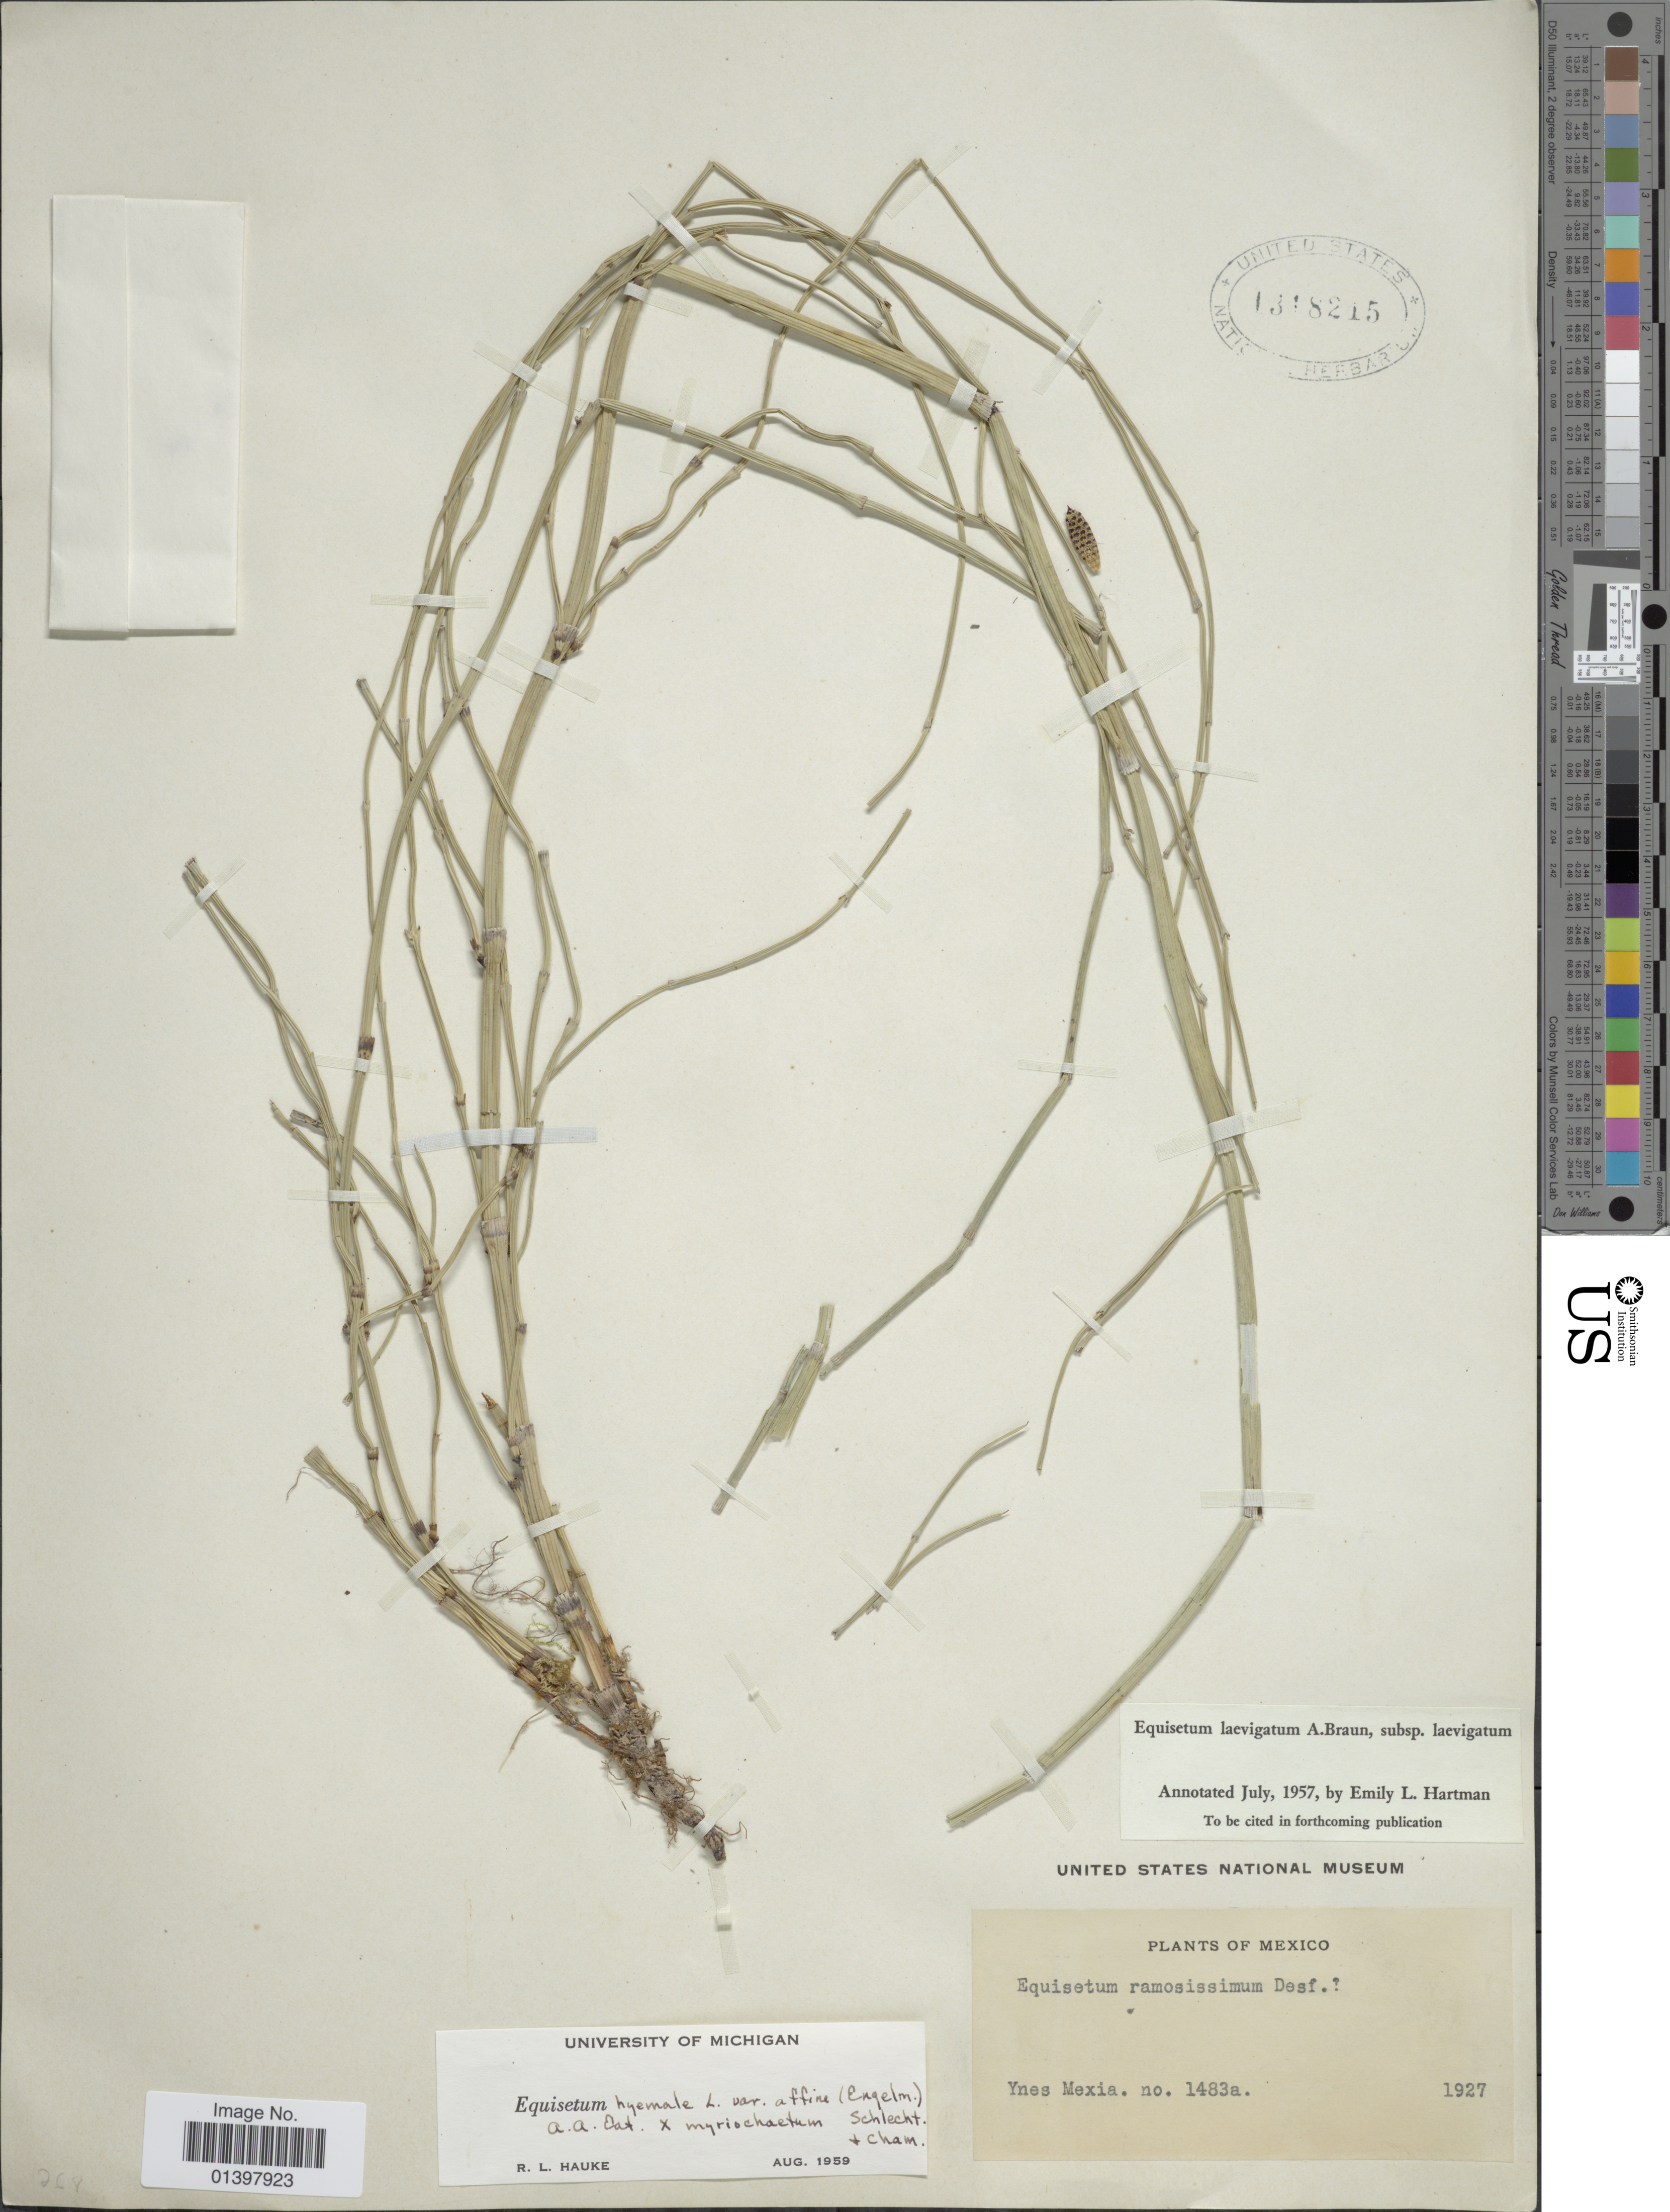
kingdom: Plantae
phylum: Tracheophyta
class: Polypodiopsida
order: Equisetales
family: Equisetaceae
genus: Equisetum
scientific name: Equisetum hyemale x E. myriochaetum Schltdl. & Cham.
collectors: Y. Mexia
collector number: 1483a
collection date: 1927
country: Mexico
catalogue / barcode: US 1318215